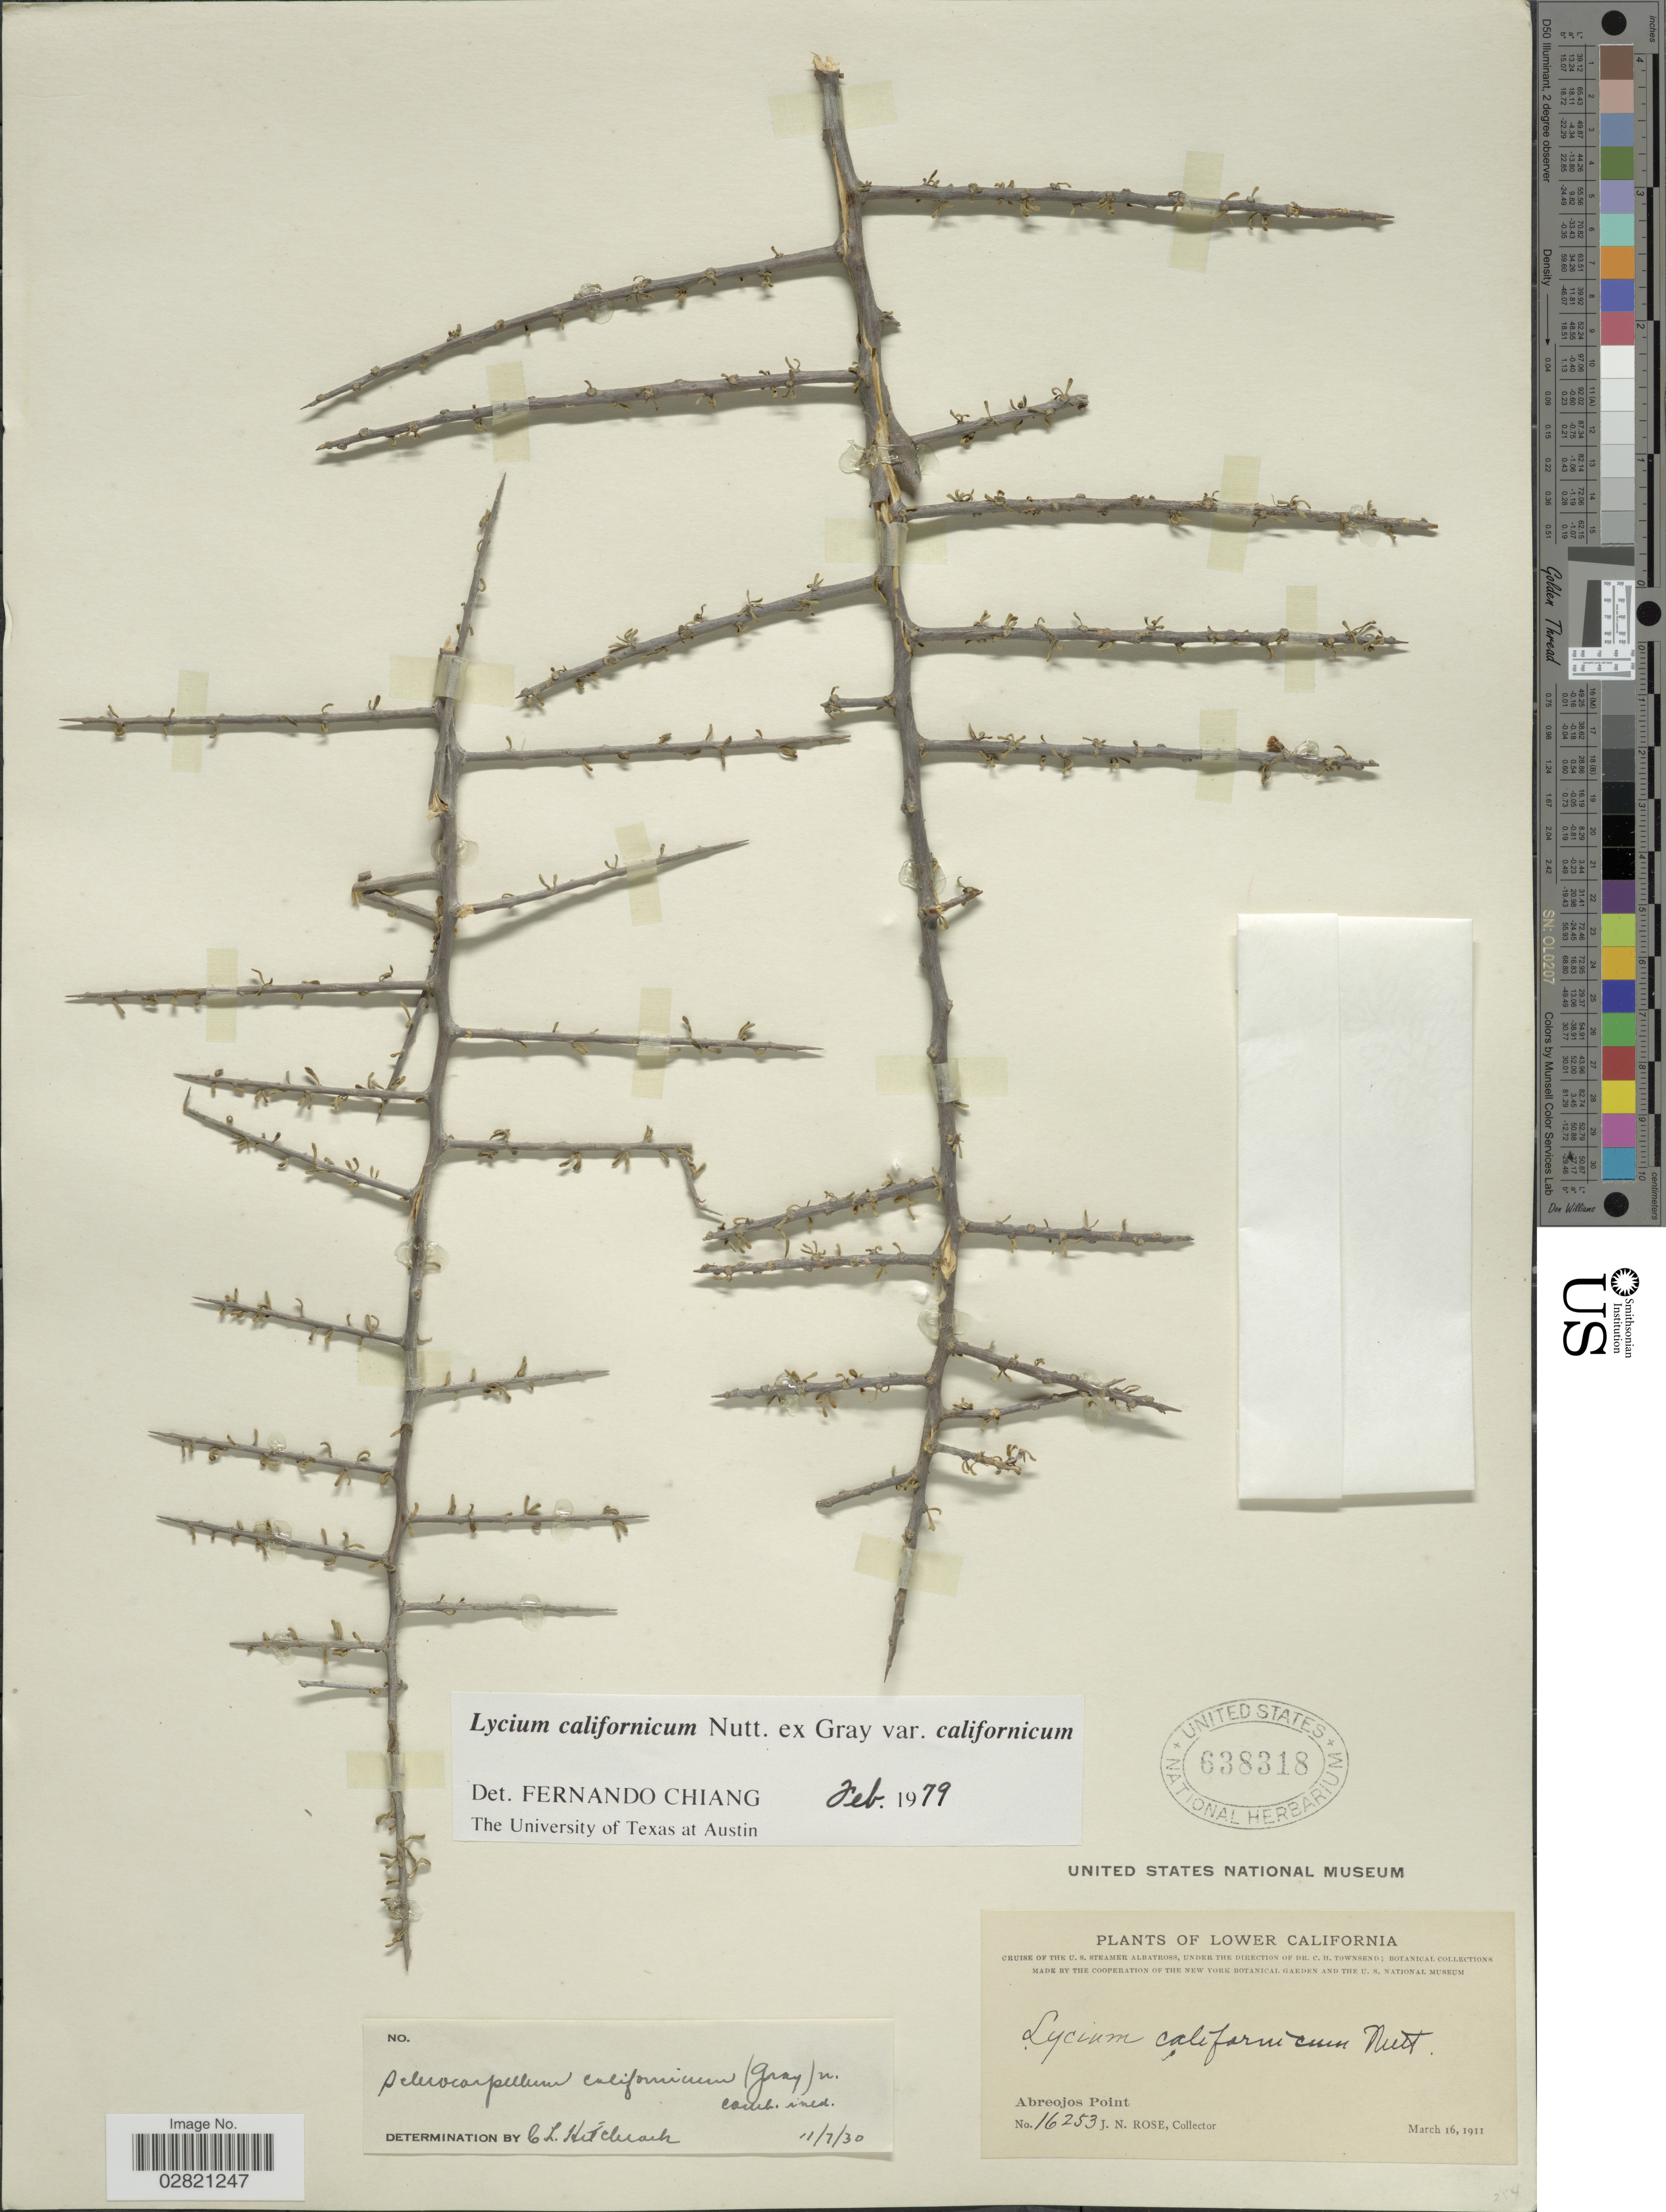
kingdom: Plantae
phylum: Tracheophyta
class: Magnoliopsida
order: Solanales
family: Solanaceae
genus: Lycium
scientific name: Lycium californicum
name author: Nutt. ex A. Gray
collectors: J. N. Rose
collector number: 16253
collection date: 1911-03-16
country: Mexico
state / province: Baja California Sur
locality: Lower California, Abreojos Point.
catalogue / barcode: US 638318